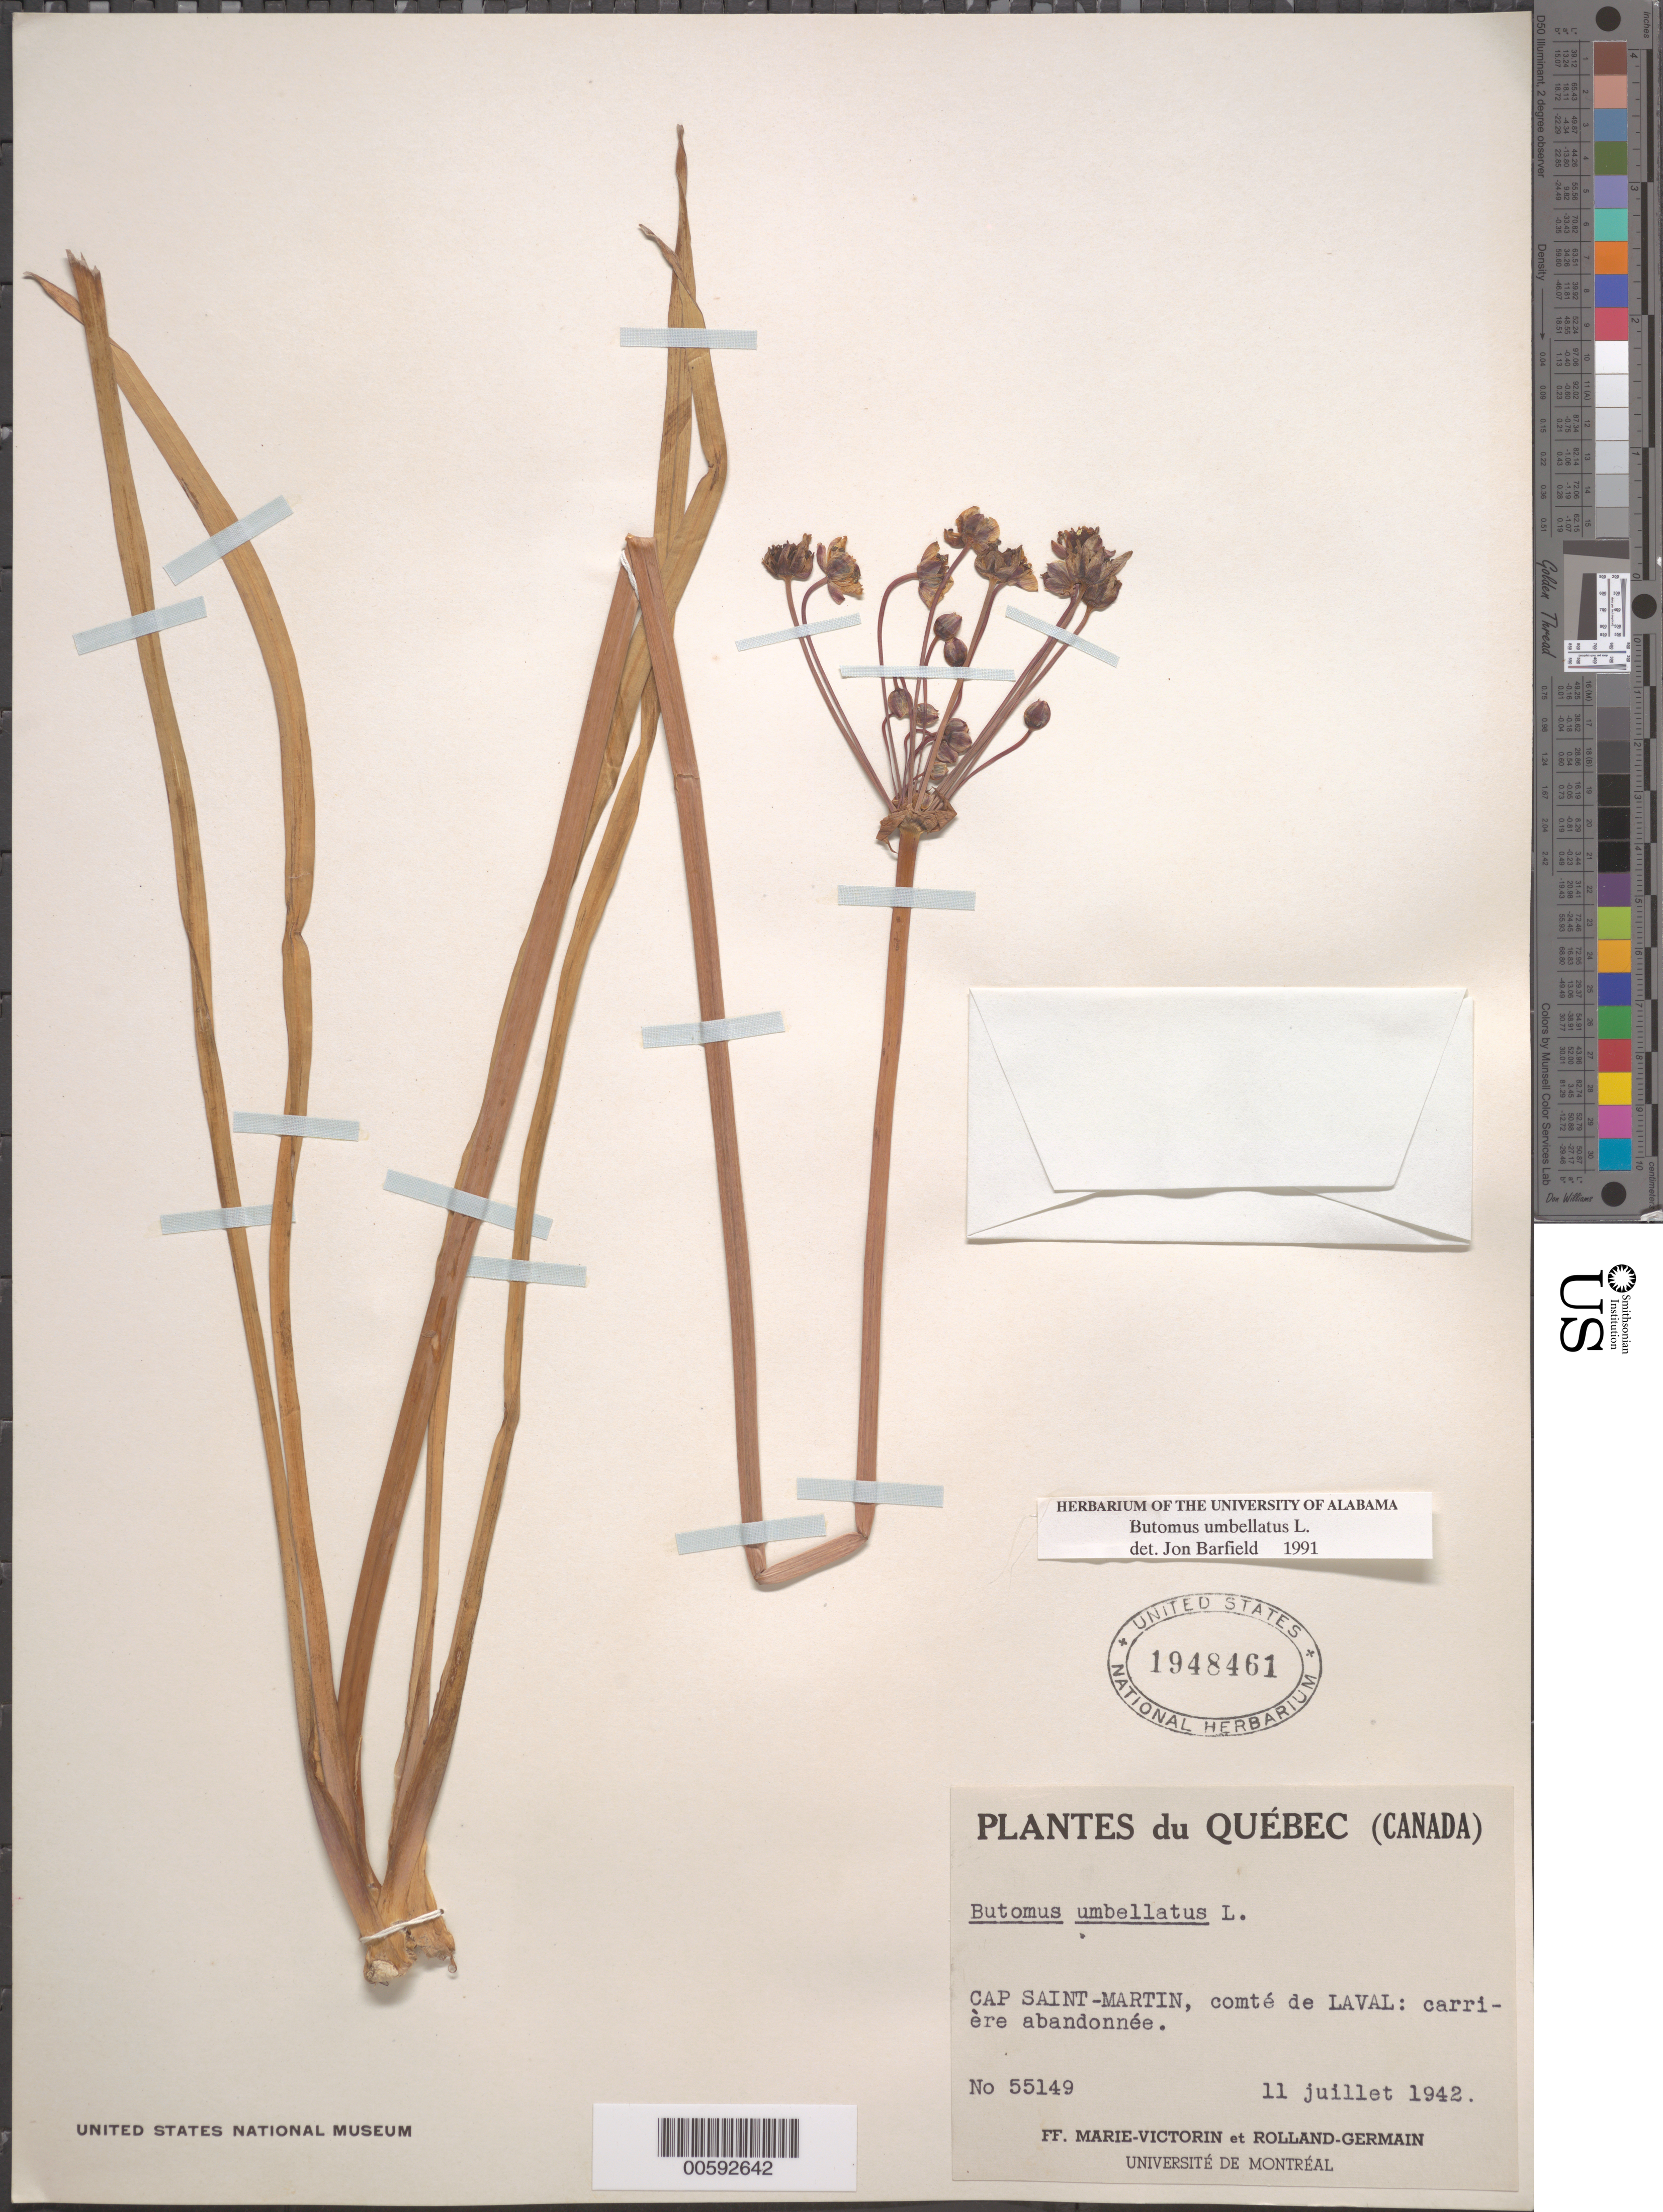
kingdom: Plantae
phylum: Tracheophyta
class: Liliopsida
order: Alismatales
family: Butomaceae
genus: Butomus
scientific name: Butomus umbellatus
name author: L.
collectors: Fr. Marie-Victorin & Rolland-Germain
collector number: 55149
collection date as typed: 11 Jul 1942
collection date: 1942-07-11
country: Canada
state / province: Quebec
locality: Cap Saint-Martin, Laval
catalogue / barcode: US 1948461